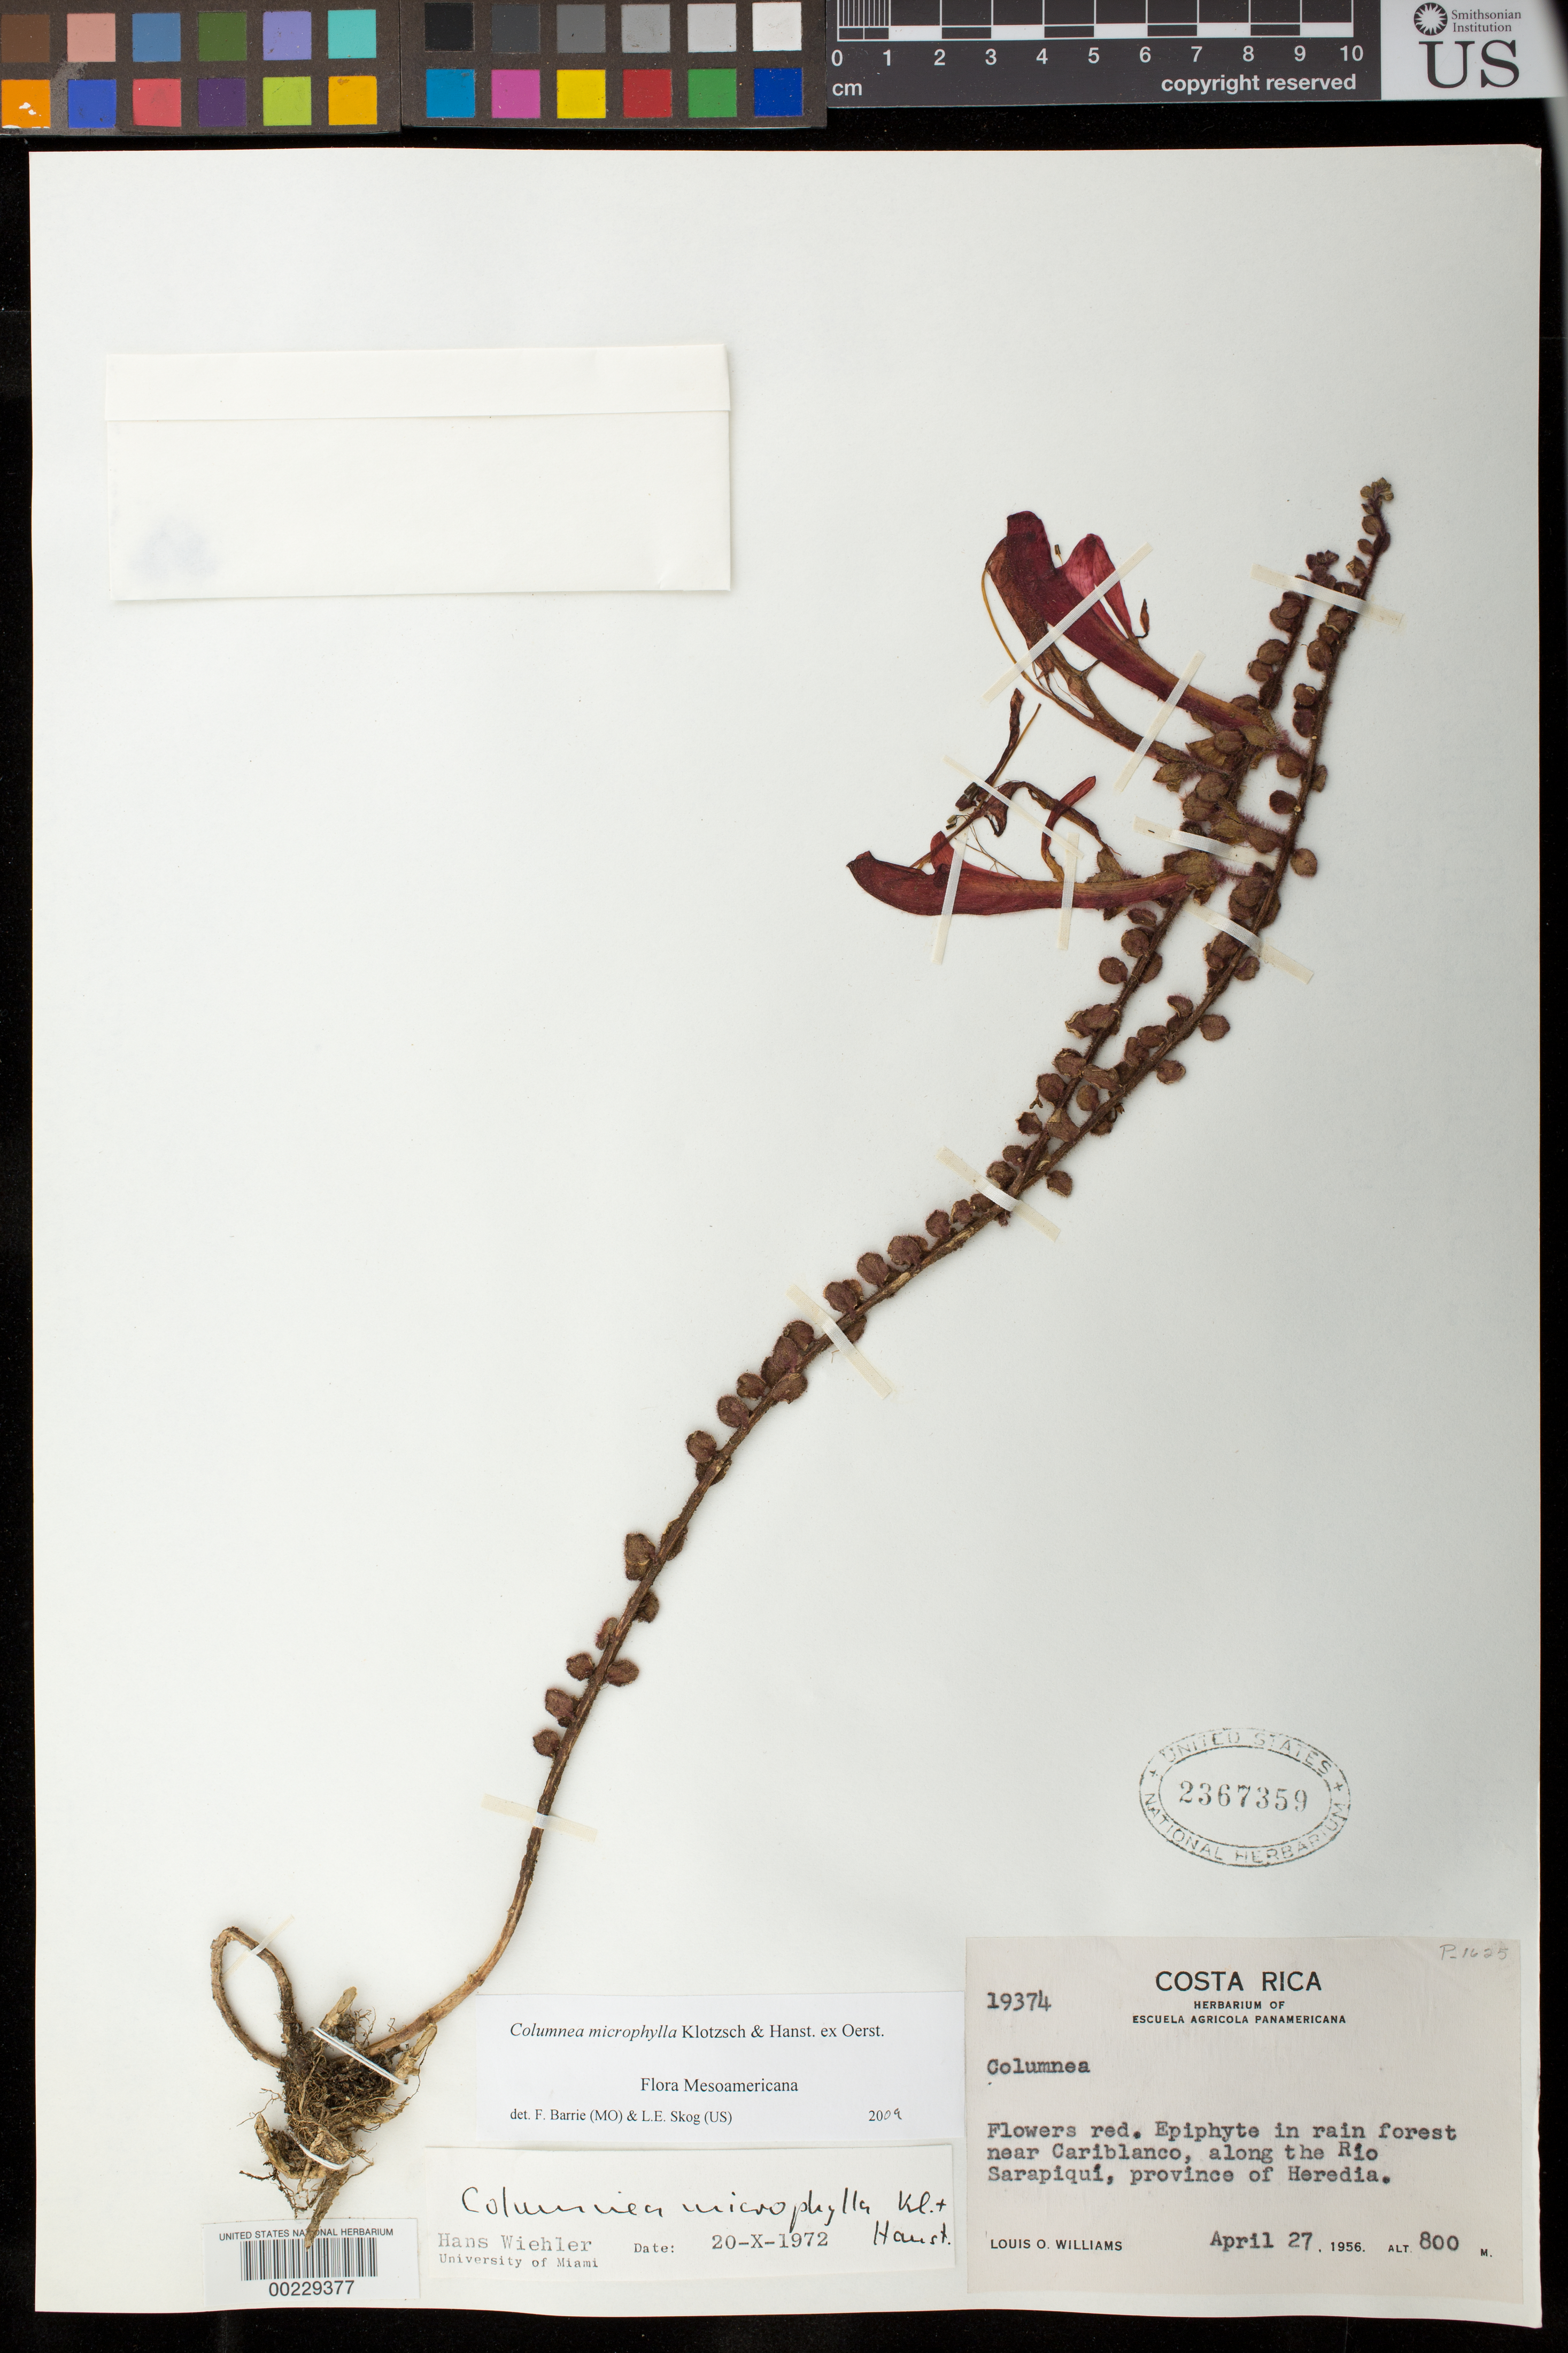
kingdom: Plantae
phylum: Tracheophyta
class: Magnoliopsida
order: Lamiales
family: Gesneriaceae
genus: Columnea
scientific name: Columnea microphylla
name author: Klotzsch & Hanst. ex Oerst.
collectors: L. O. Williams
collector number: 19374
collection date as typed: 27 Apr 1956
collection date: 1956-04-27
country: Costa Rica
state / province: Heredia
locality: Near Cariblanco, along the Rio Sarapiqui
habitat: In rain forest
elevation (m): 800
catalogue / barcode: US 2367359